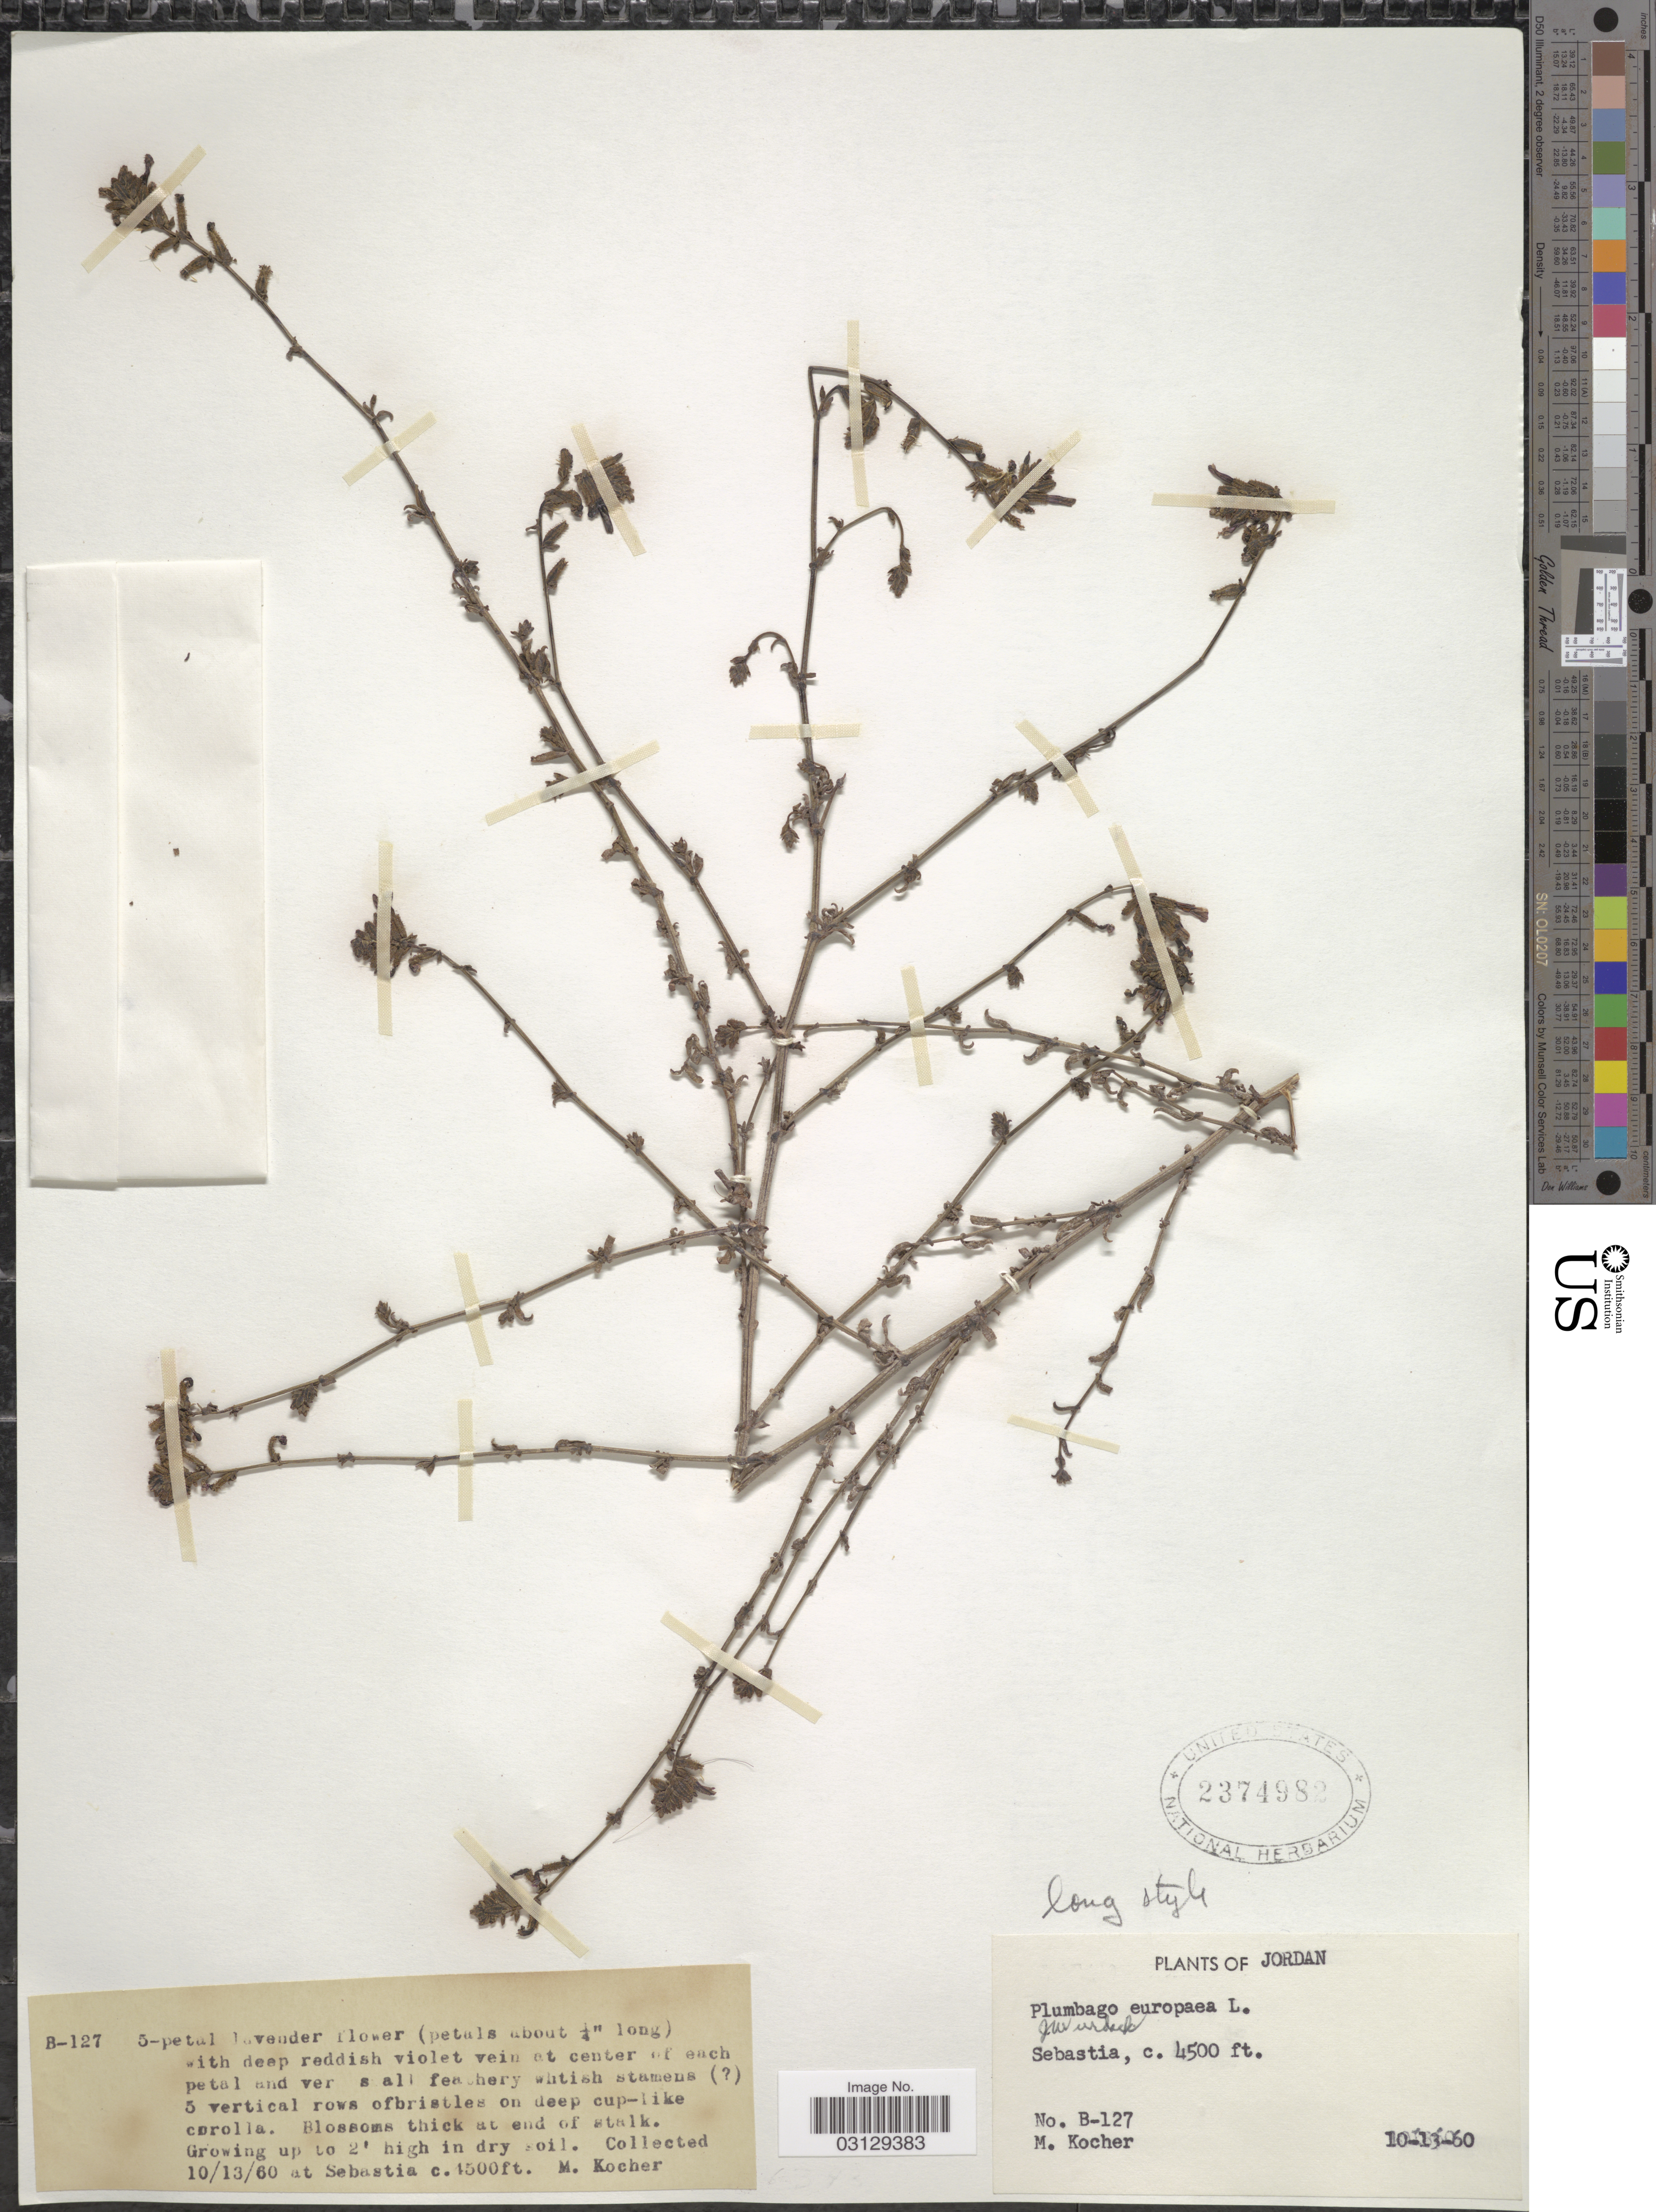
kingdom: Plantae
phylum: Tracheophyta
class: Magnoliopsida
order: Caryophyllales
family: Plumbaginaceae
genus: Plumbago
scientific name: Plumbago europaea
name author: L.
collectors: M. Kocher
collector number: B-127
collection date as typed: Transcribed d/m/y: 13/10/60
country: Jordan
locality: Sebastia.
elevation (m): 1372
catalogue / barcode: US 2374982